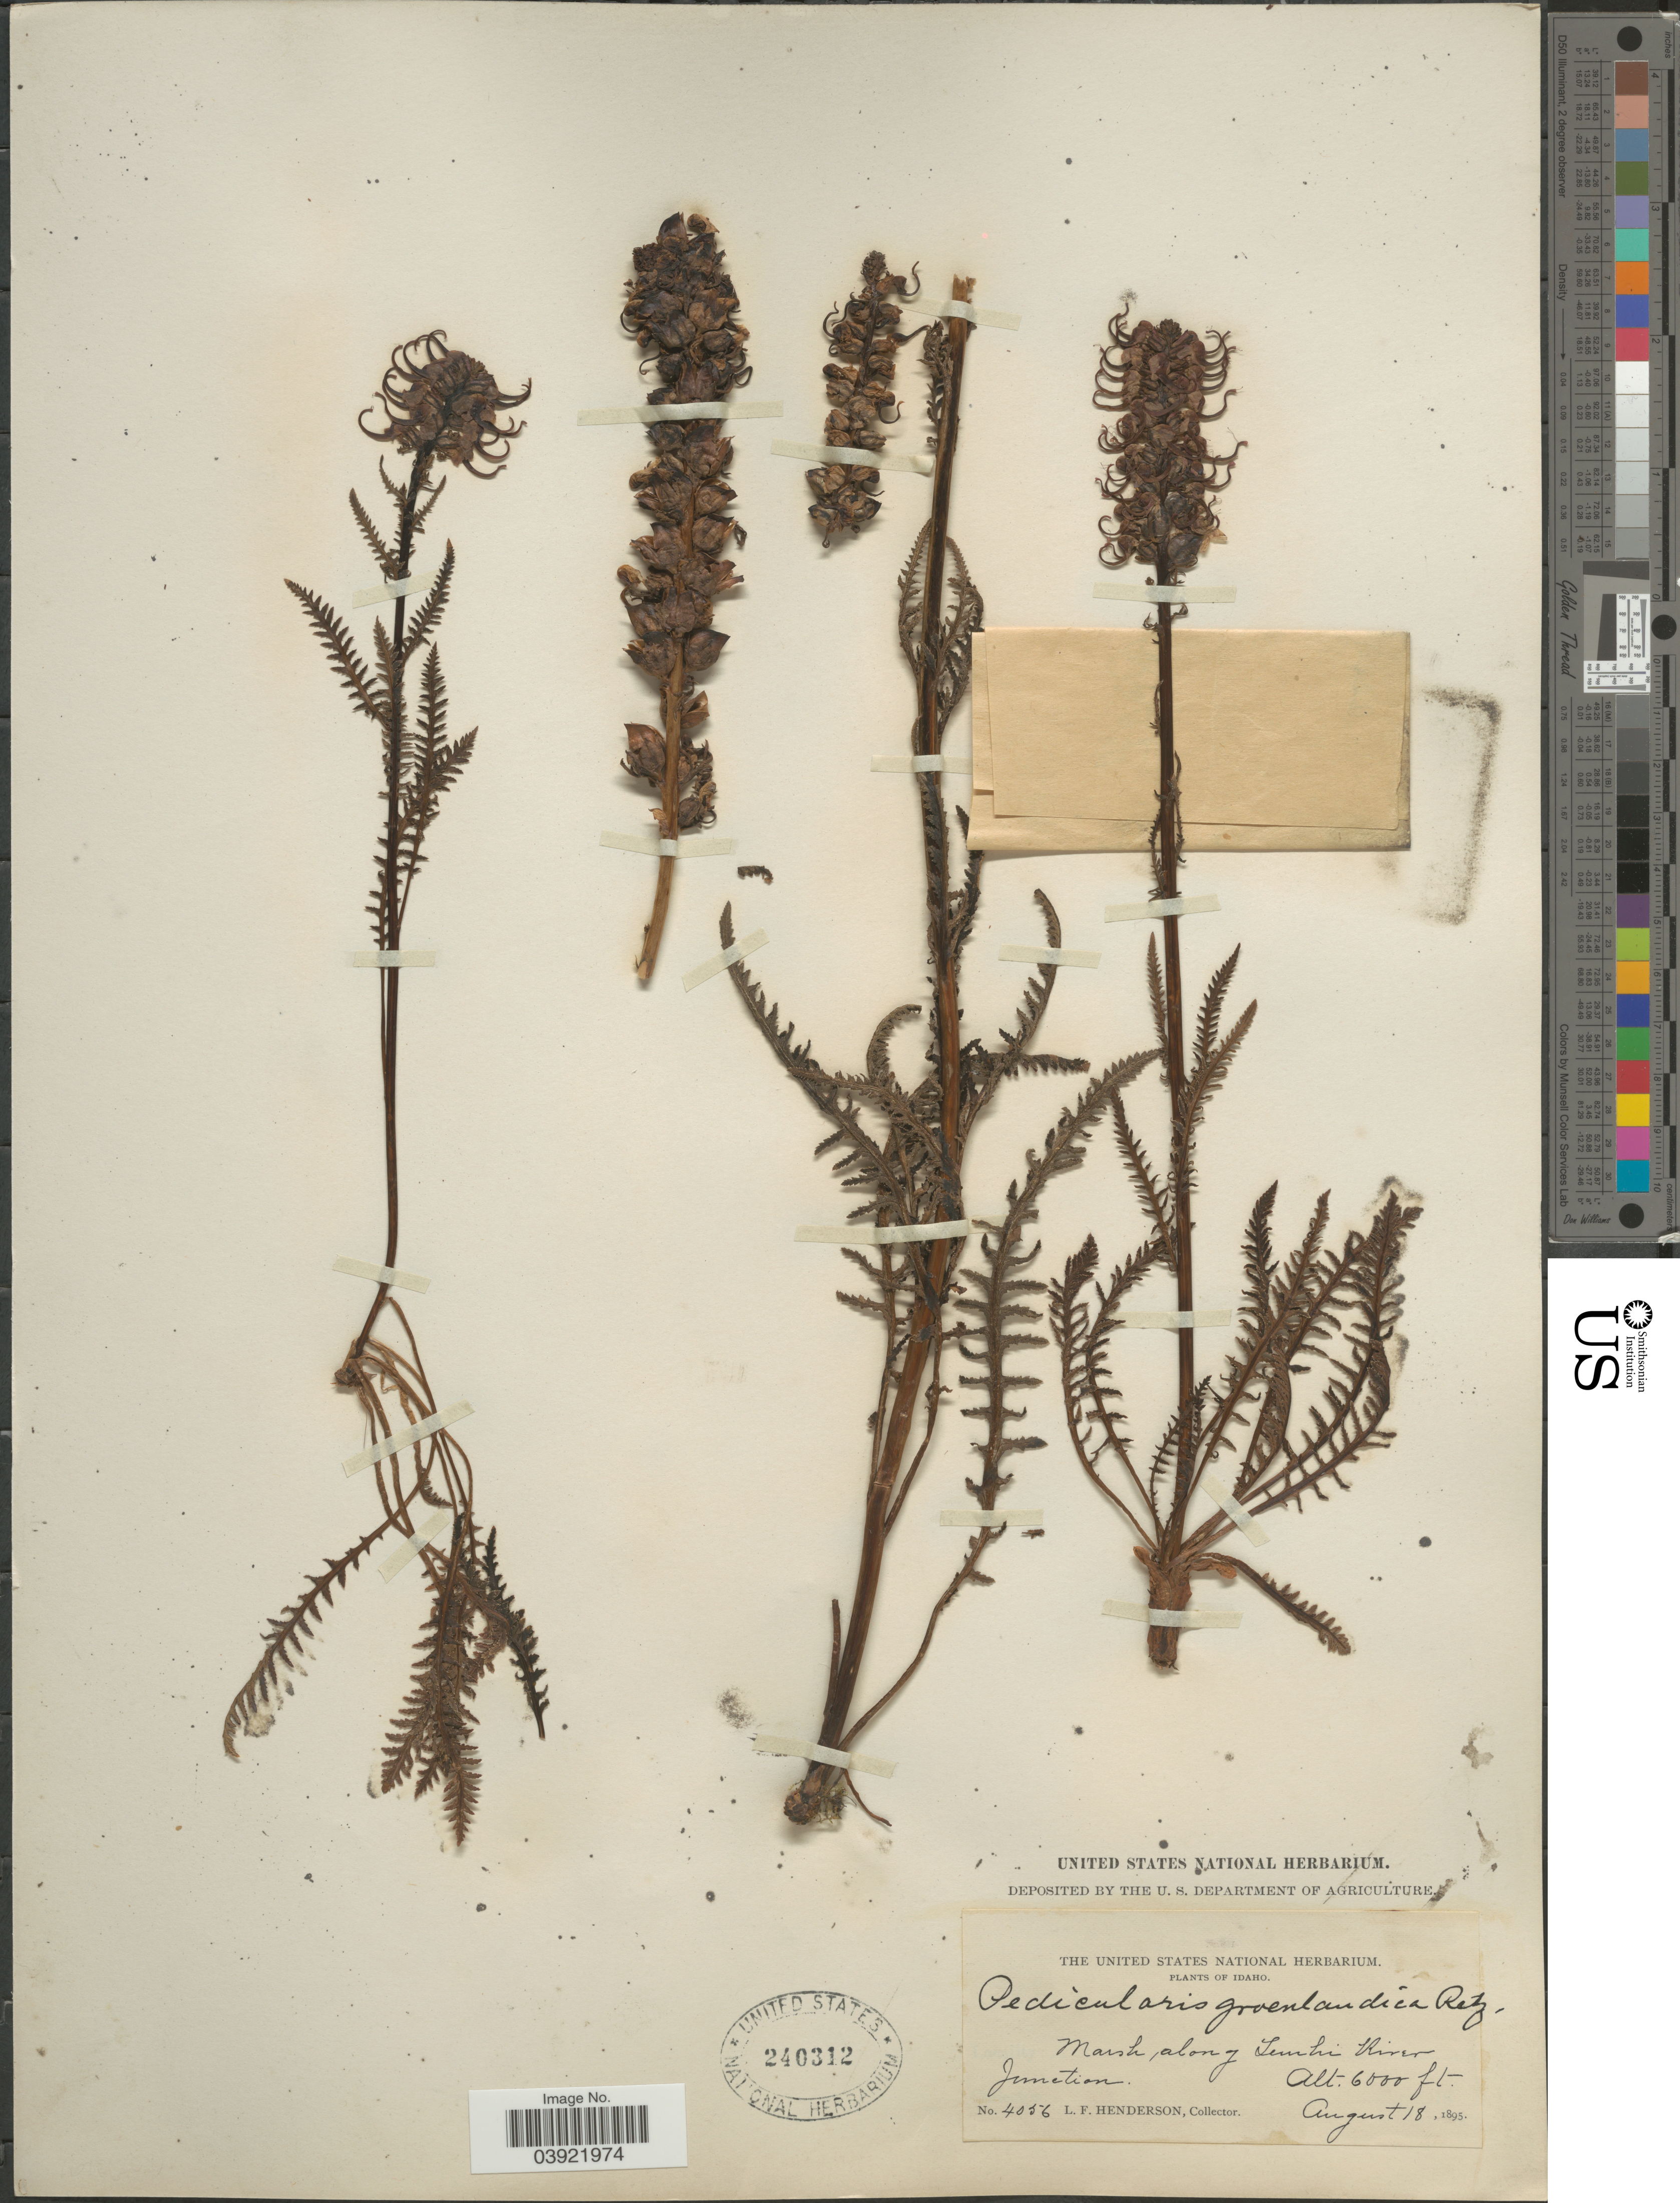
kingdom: Plantae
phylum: Tracheophyta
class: Magnoliopsida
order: Lamiales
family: Orobanchaceae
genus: Pedicularis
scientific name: Pedicularis groenlandica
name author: Retz.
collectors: L. Henderson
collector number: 4056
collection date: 1895-08-18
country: United States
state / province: Idaho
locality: Marsh along Lemhi River Junction.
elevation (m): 1829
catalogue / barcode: US 240312